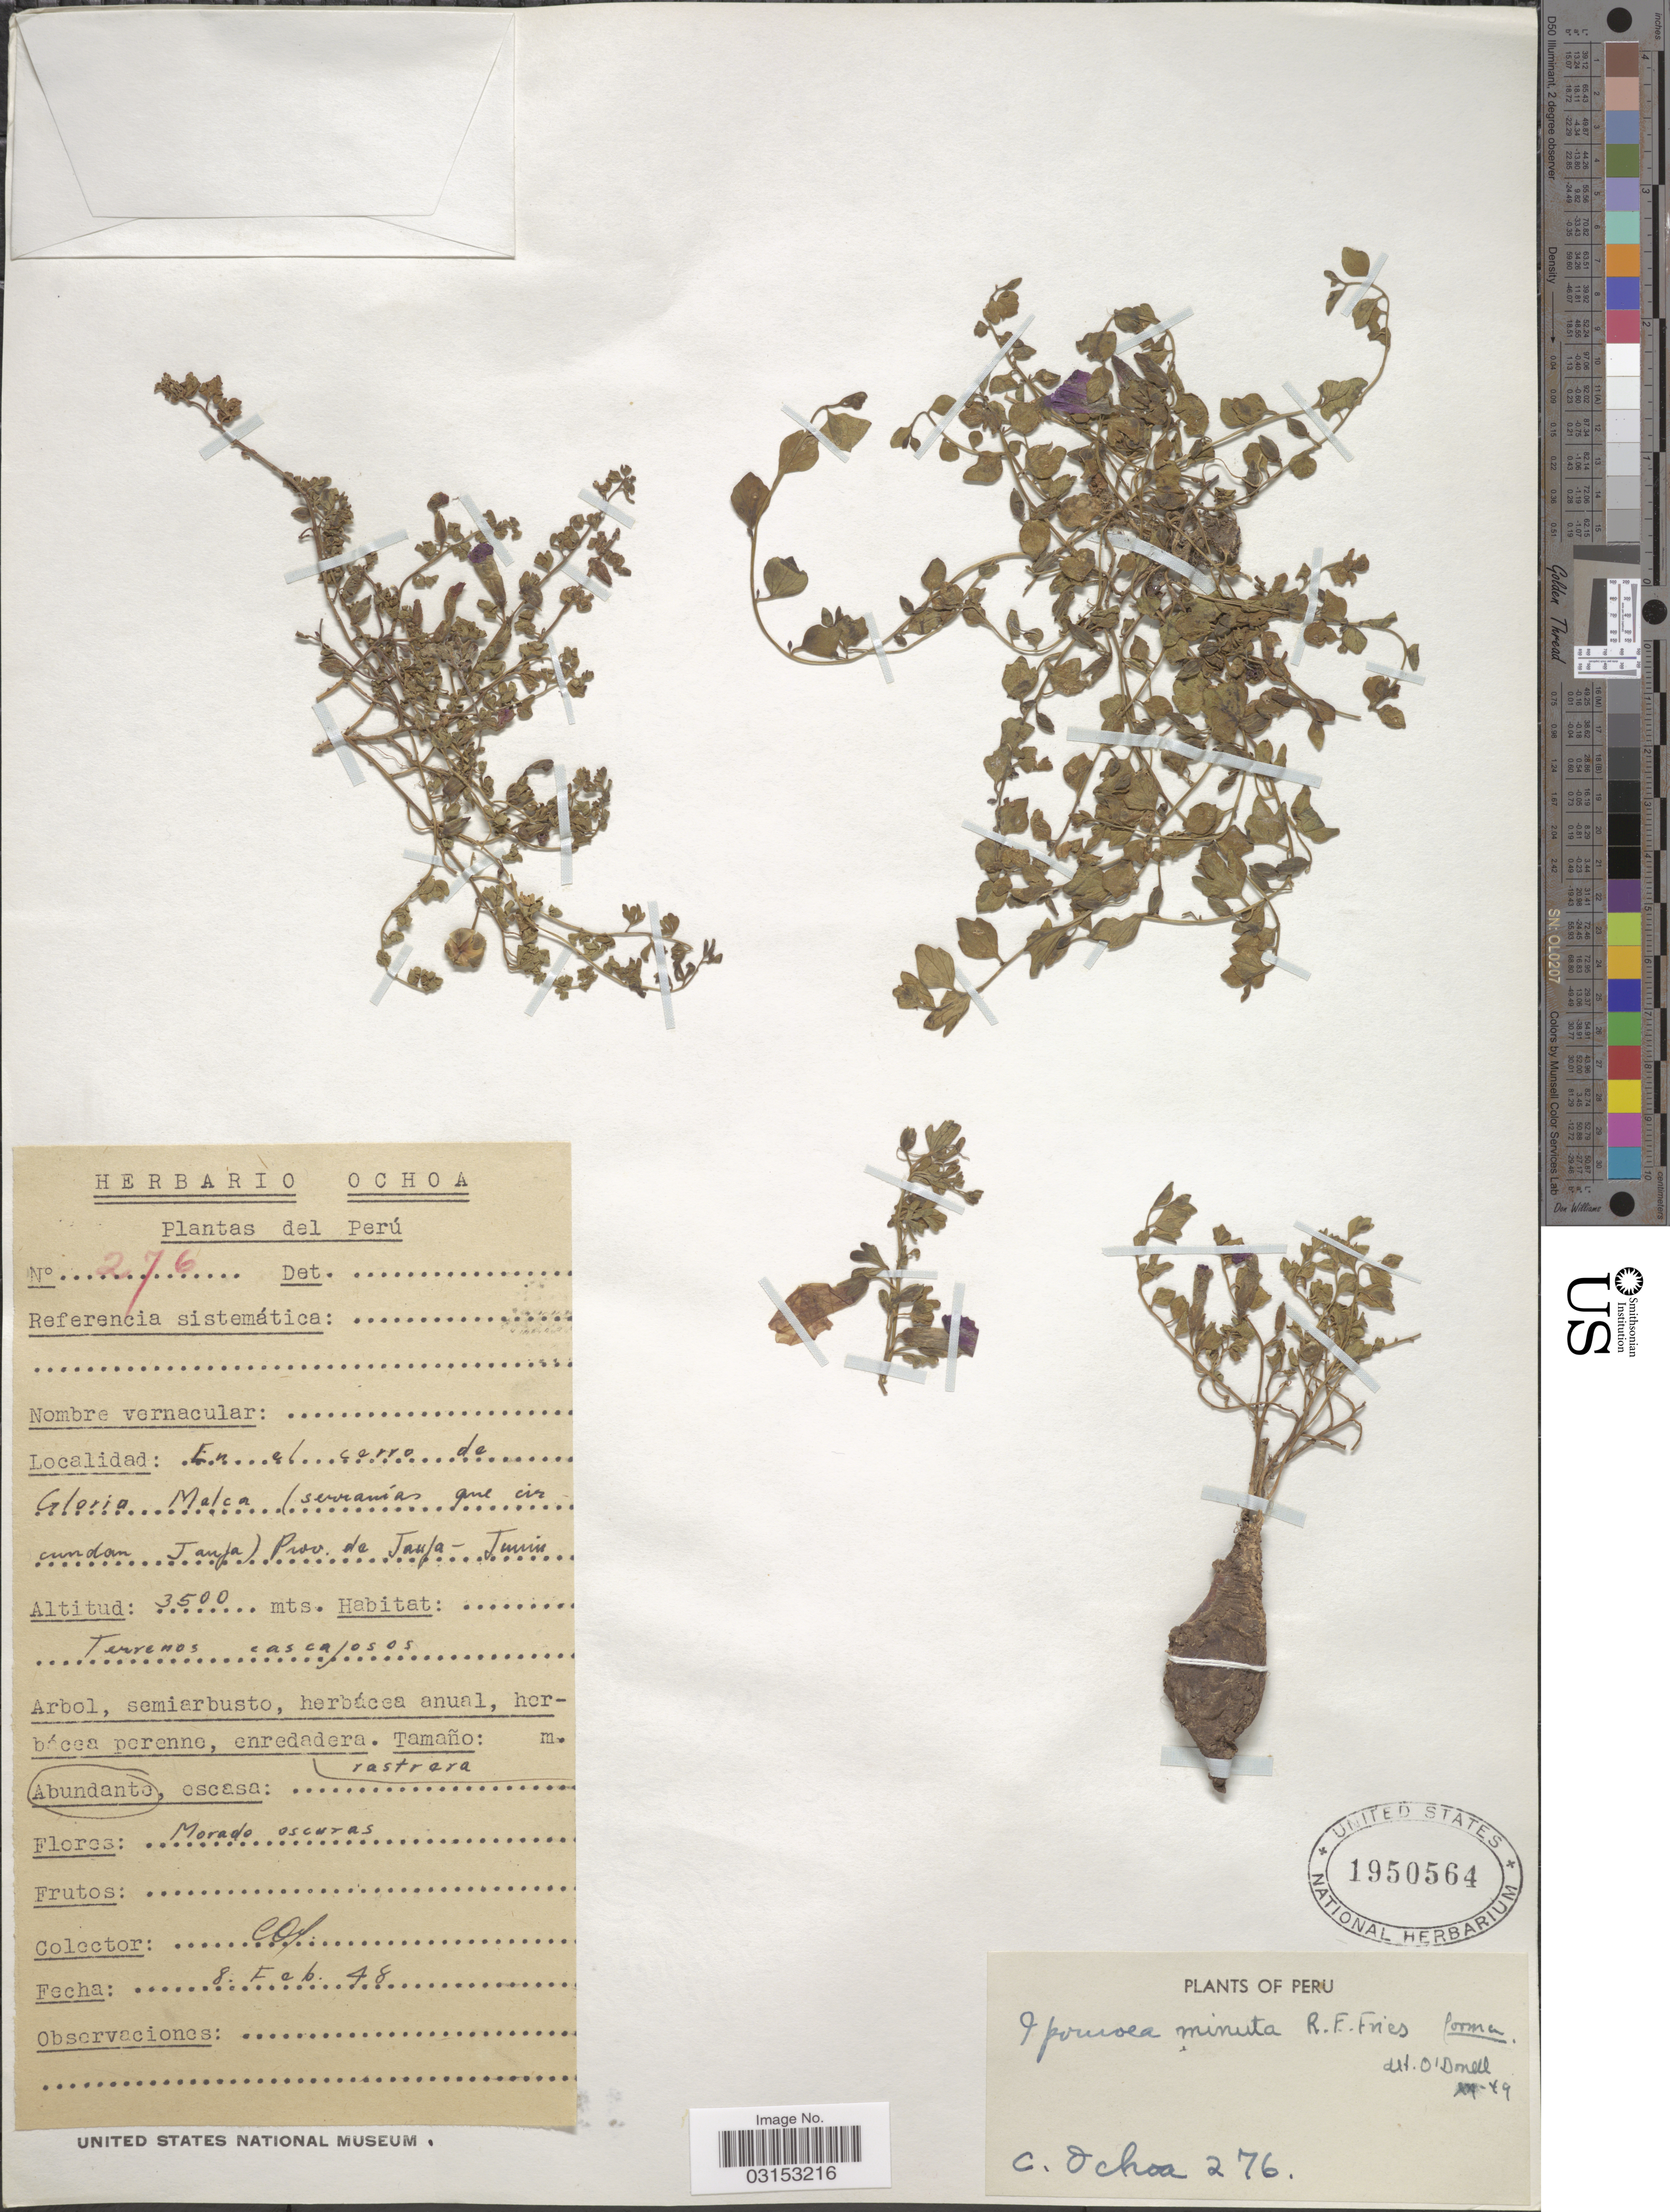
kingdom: Plantae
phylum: Tracheophyta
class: Magnoliopsida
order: Solanales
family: Convolvulaceae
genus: Ipomoea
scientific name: Ipomoea plummerae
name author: A. Gray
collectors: C. Ochoa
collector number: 276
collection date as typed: Transcribed d/m/y: 8/2/48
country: Peru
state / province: Junín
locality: En el cerro de Gloria Malca (serranías que circundan Jauja), Prov. de Jauja - Junín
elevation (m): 3500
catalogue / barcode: US 1950564